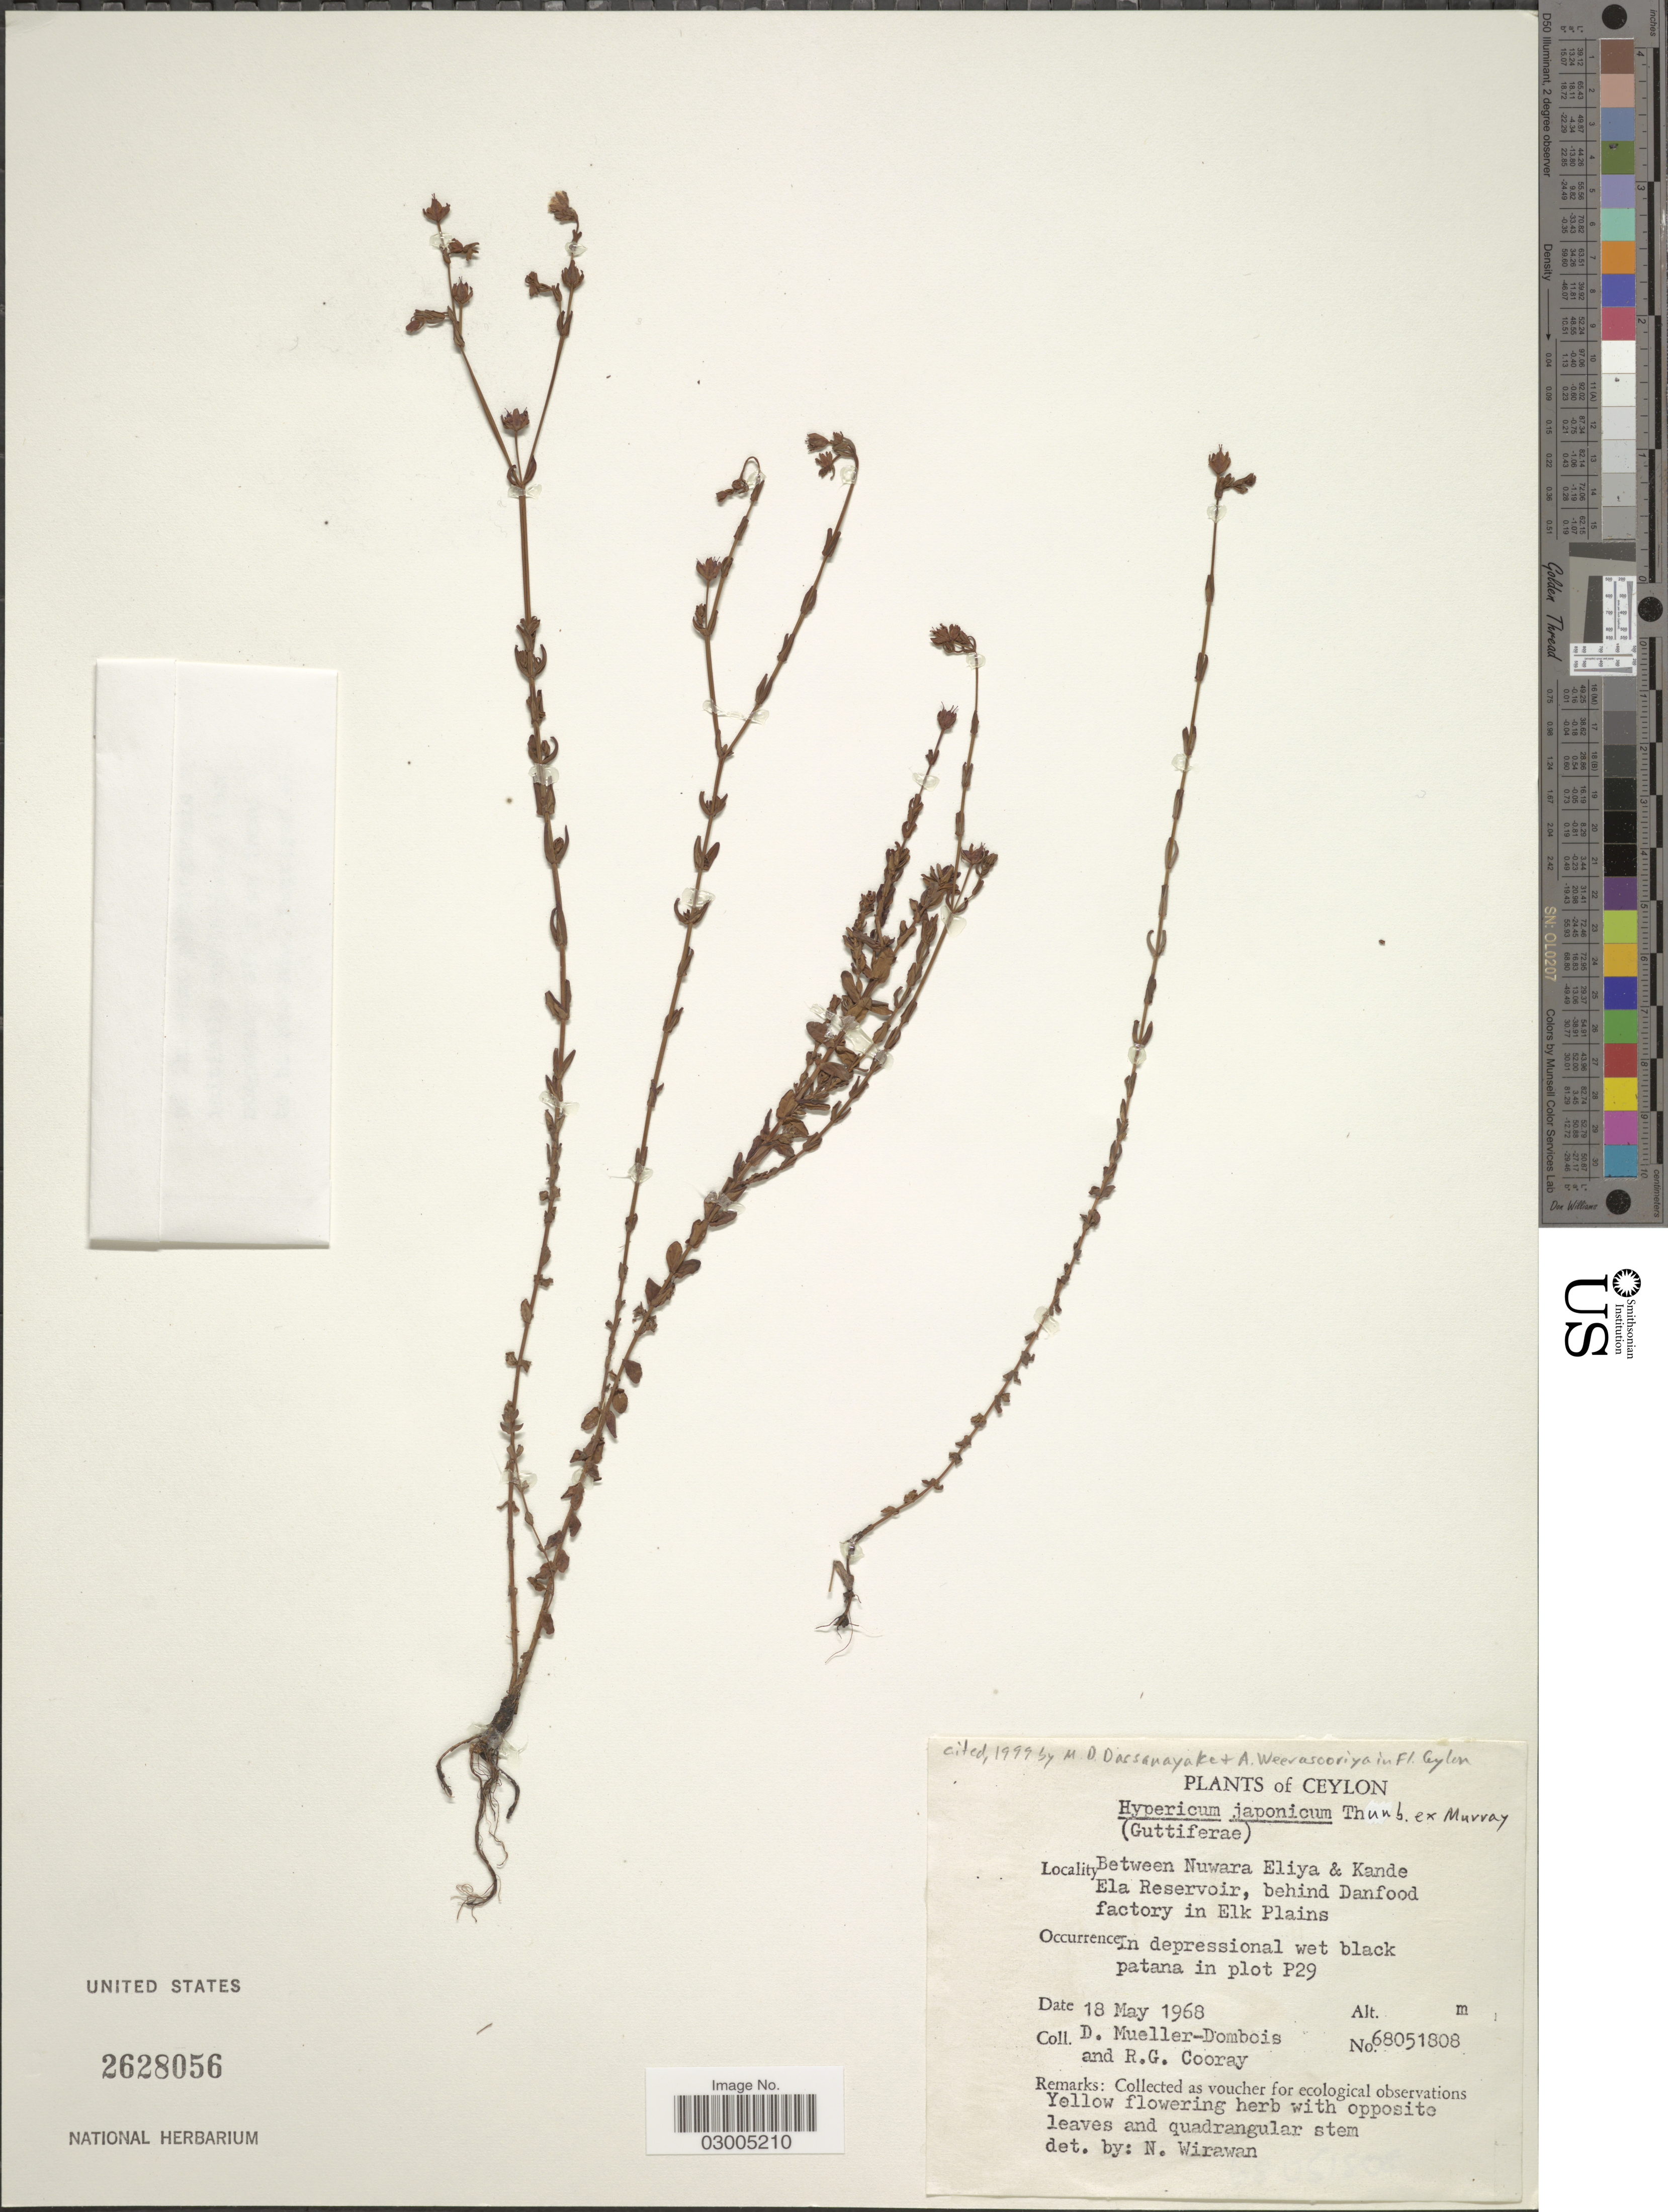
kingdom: Plantae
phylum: Tracheophyta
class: Magnoliopsida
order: Malpighiales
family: Hypericaceae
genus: Hypericum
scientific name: Hypericum japonicum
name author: Thunb.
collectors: D. Mueller-Dombois & R. Cooray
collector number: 68051808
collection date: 1968-05-18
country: Sri Lanka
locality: Ceylon. Between Nuwara Eliya & Kande Ela Reservoir, behind Danfood factory in Elk Plains. In depressional wet black patana in plot P29.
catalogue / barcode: US 2628056